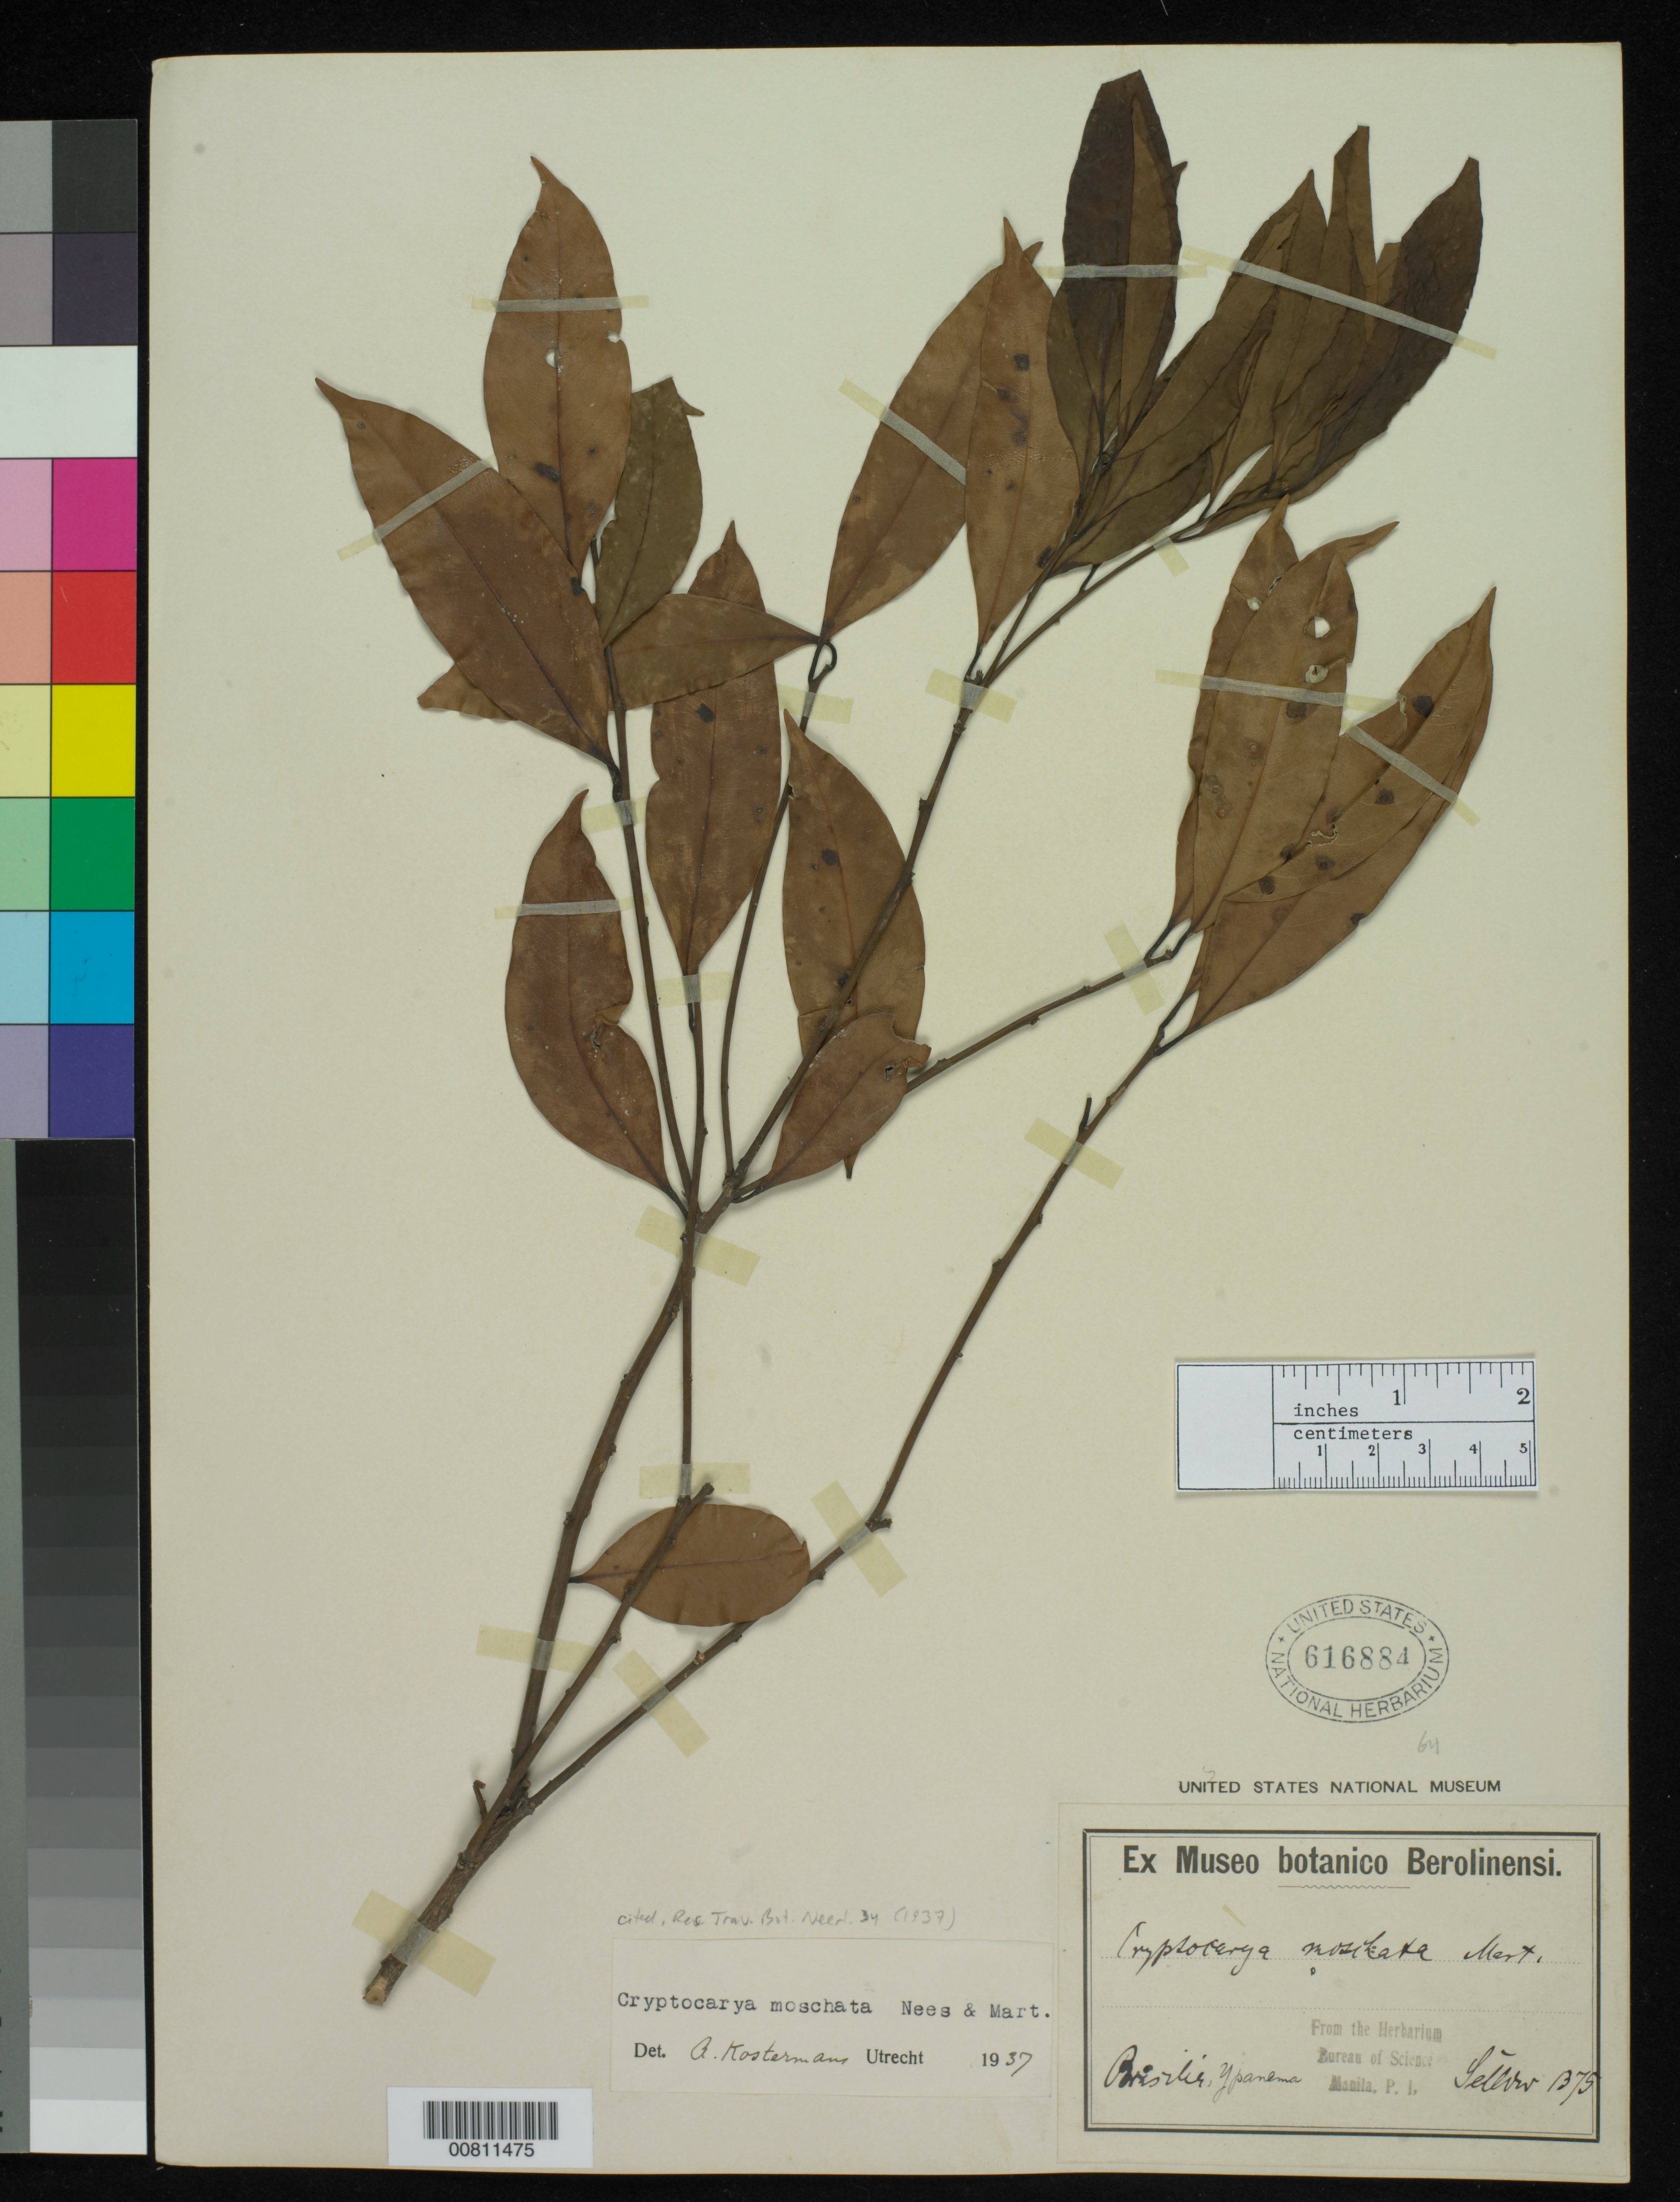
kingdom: Plantae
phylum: Tracheophyta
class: Magnoliopsida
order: Laurales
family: Lauraceae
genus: Cryptocarya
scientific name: Cryptocarya moschata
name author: Nees & Mart.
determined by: Kostermans, A. J. G. H.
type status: Syntype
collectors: F. Sellow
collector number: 1375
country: Brazil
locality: Ypanema.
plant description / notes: Cited by Kostermans, Rec. Trav. Bot. Neerl. 34 (1937); syntype acc. to P.L. Rodrigues de Moraes (pers. comm., 2006).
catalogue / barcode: US 616884